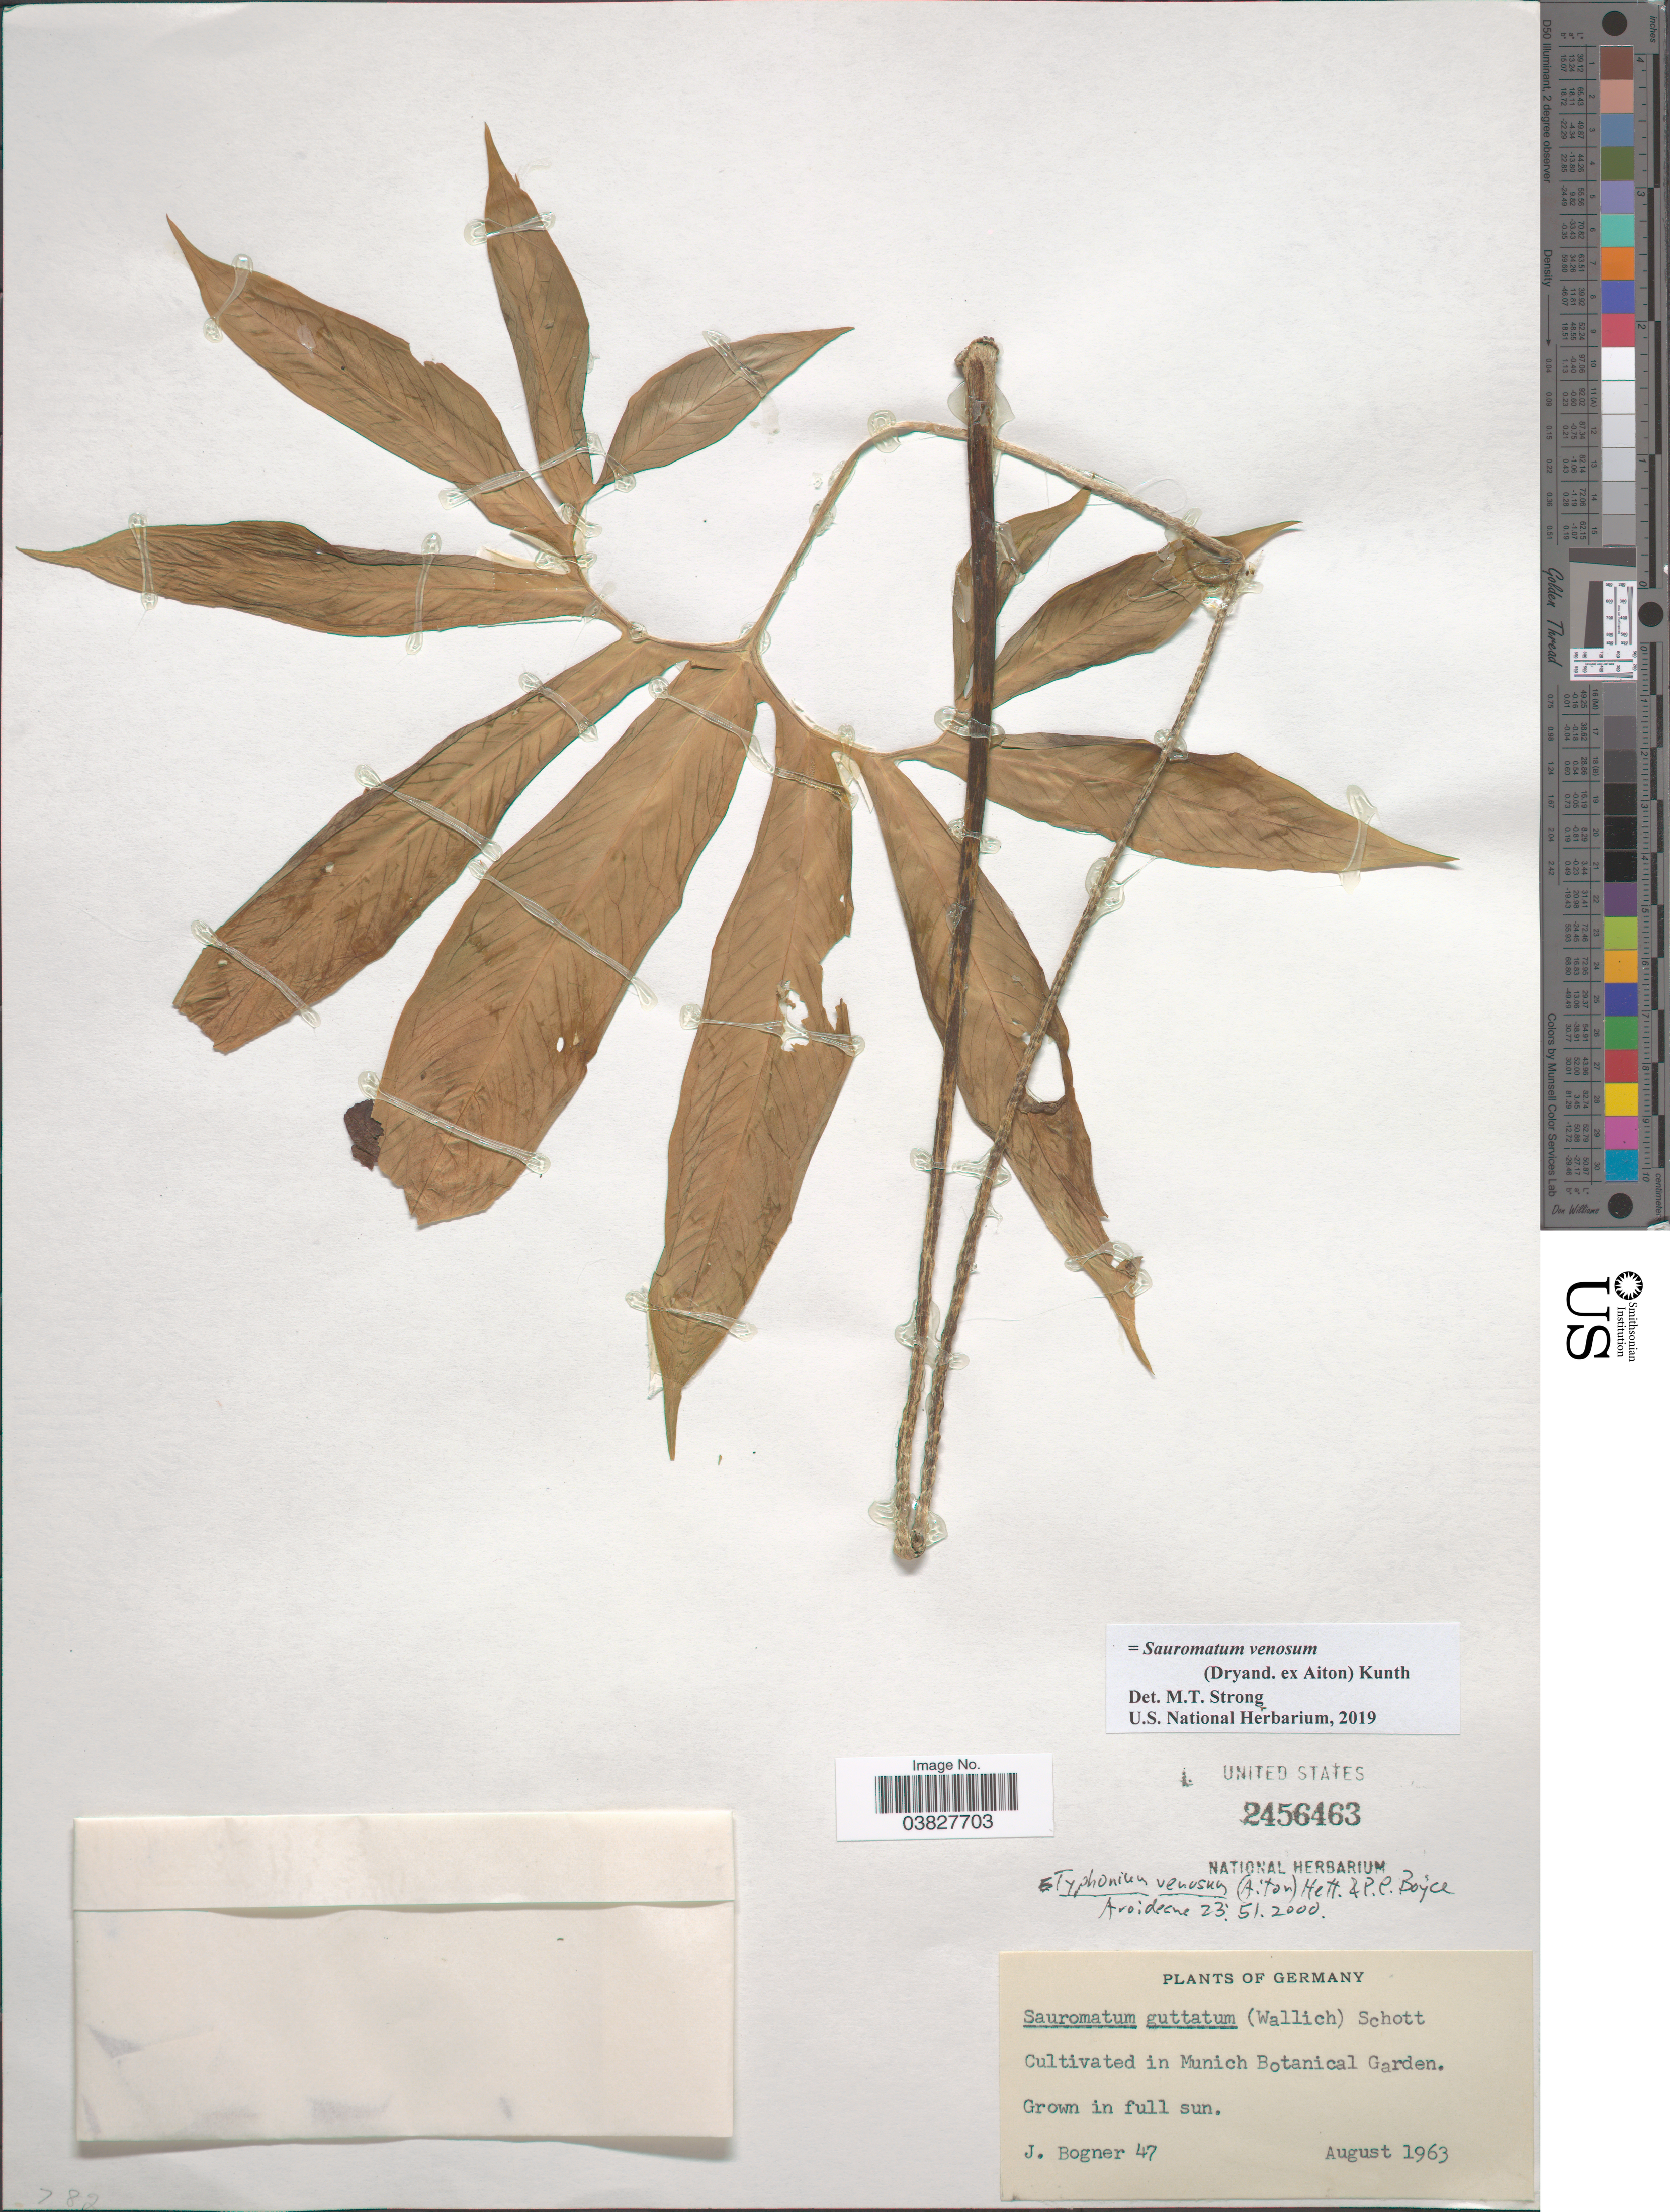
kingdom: Plantae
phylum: Tracheophyta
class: Liliopsida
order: Alismatales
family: Araceae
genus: Sauromatum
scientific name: Sauromatum venosum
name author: (Aiton) Schott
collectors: J. Bogner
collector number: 47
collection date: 1963-08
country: Germany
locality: In Munich Botanical Garden.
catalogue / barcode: US 2456463